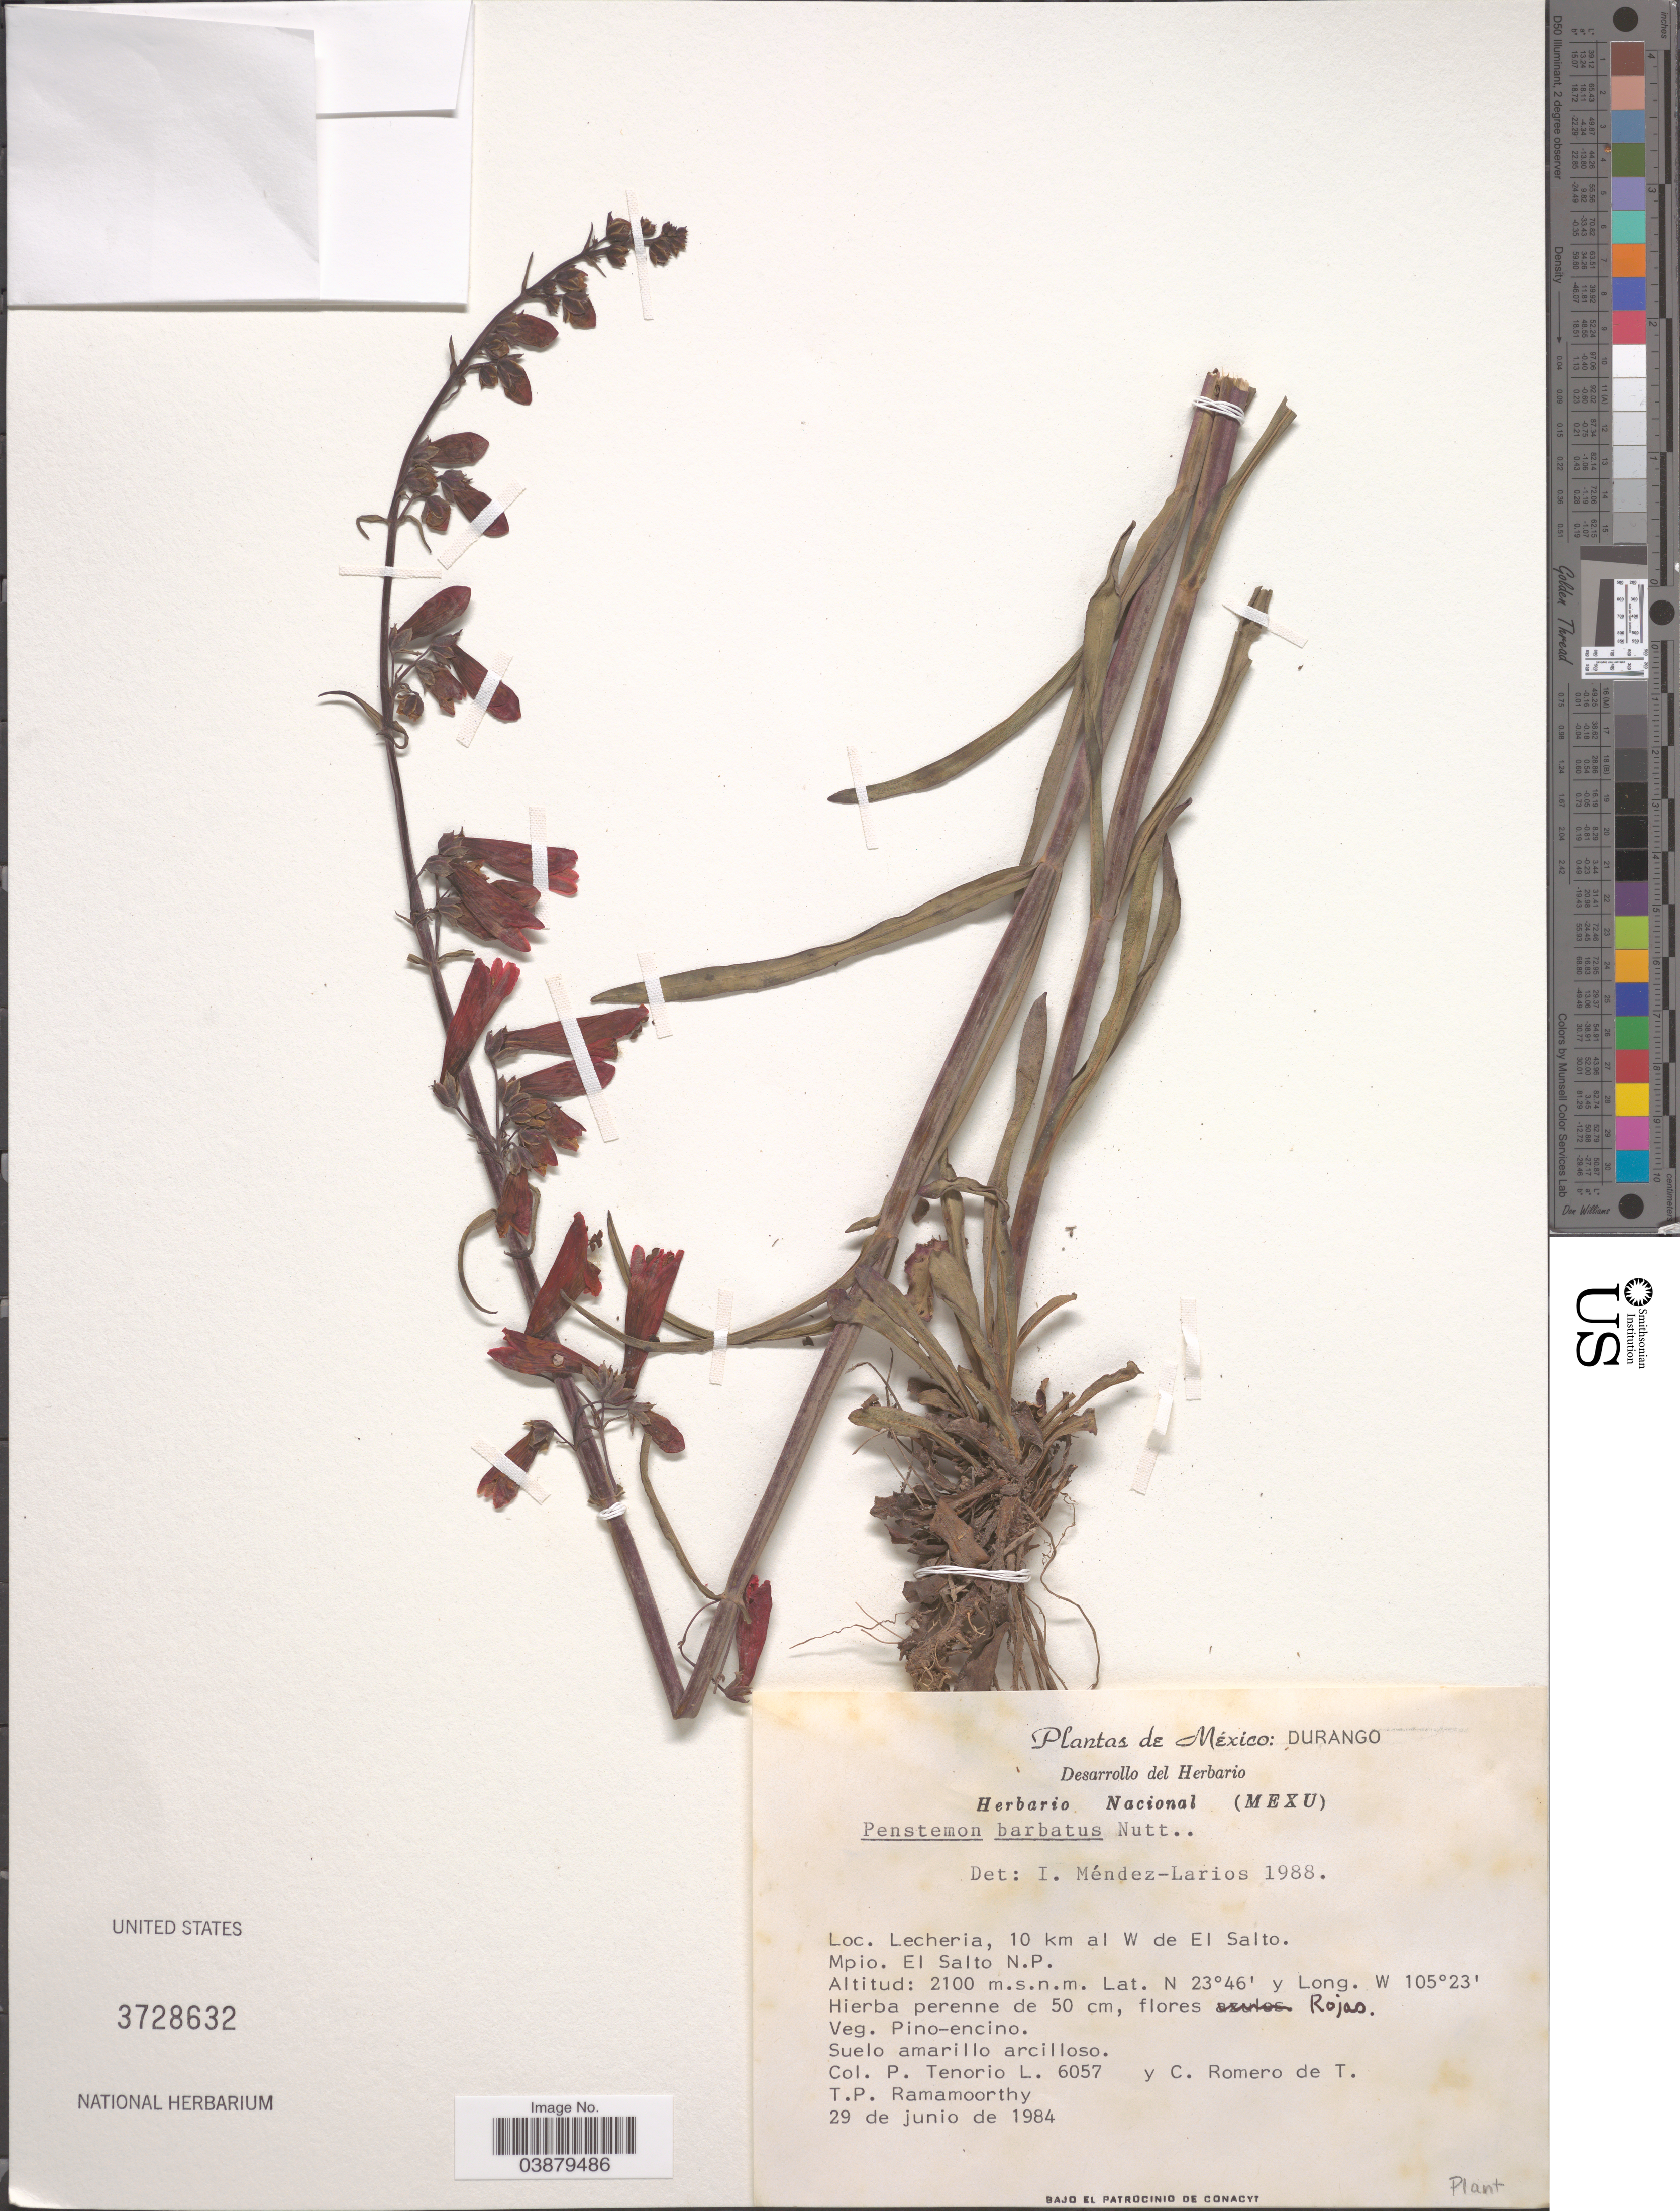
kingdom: Plantae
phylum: Tracheophyta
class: Magnoliopsida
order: Lamiales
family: Plantaginaceae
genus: Penstemon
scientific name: Penstemon barbatus subsp. barbatus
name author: (Cav.) Roth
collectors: P. Tenorio L., C. Romero de T. & T. P. Ramamoorthy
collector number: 6057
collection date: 1984-06-29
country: Mexico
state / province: Durango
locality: Lecheria, 10 km al W de El Salto. Mpio. El Salto. N.P.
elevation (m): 2100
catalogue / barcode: US 3728632